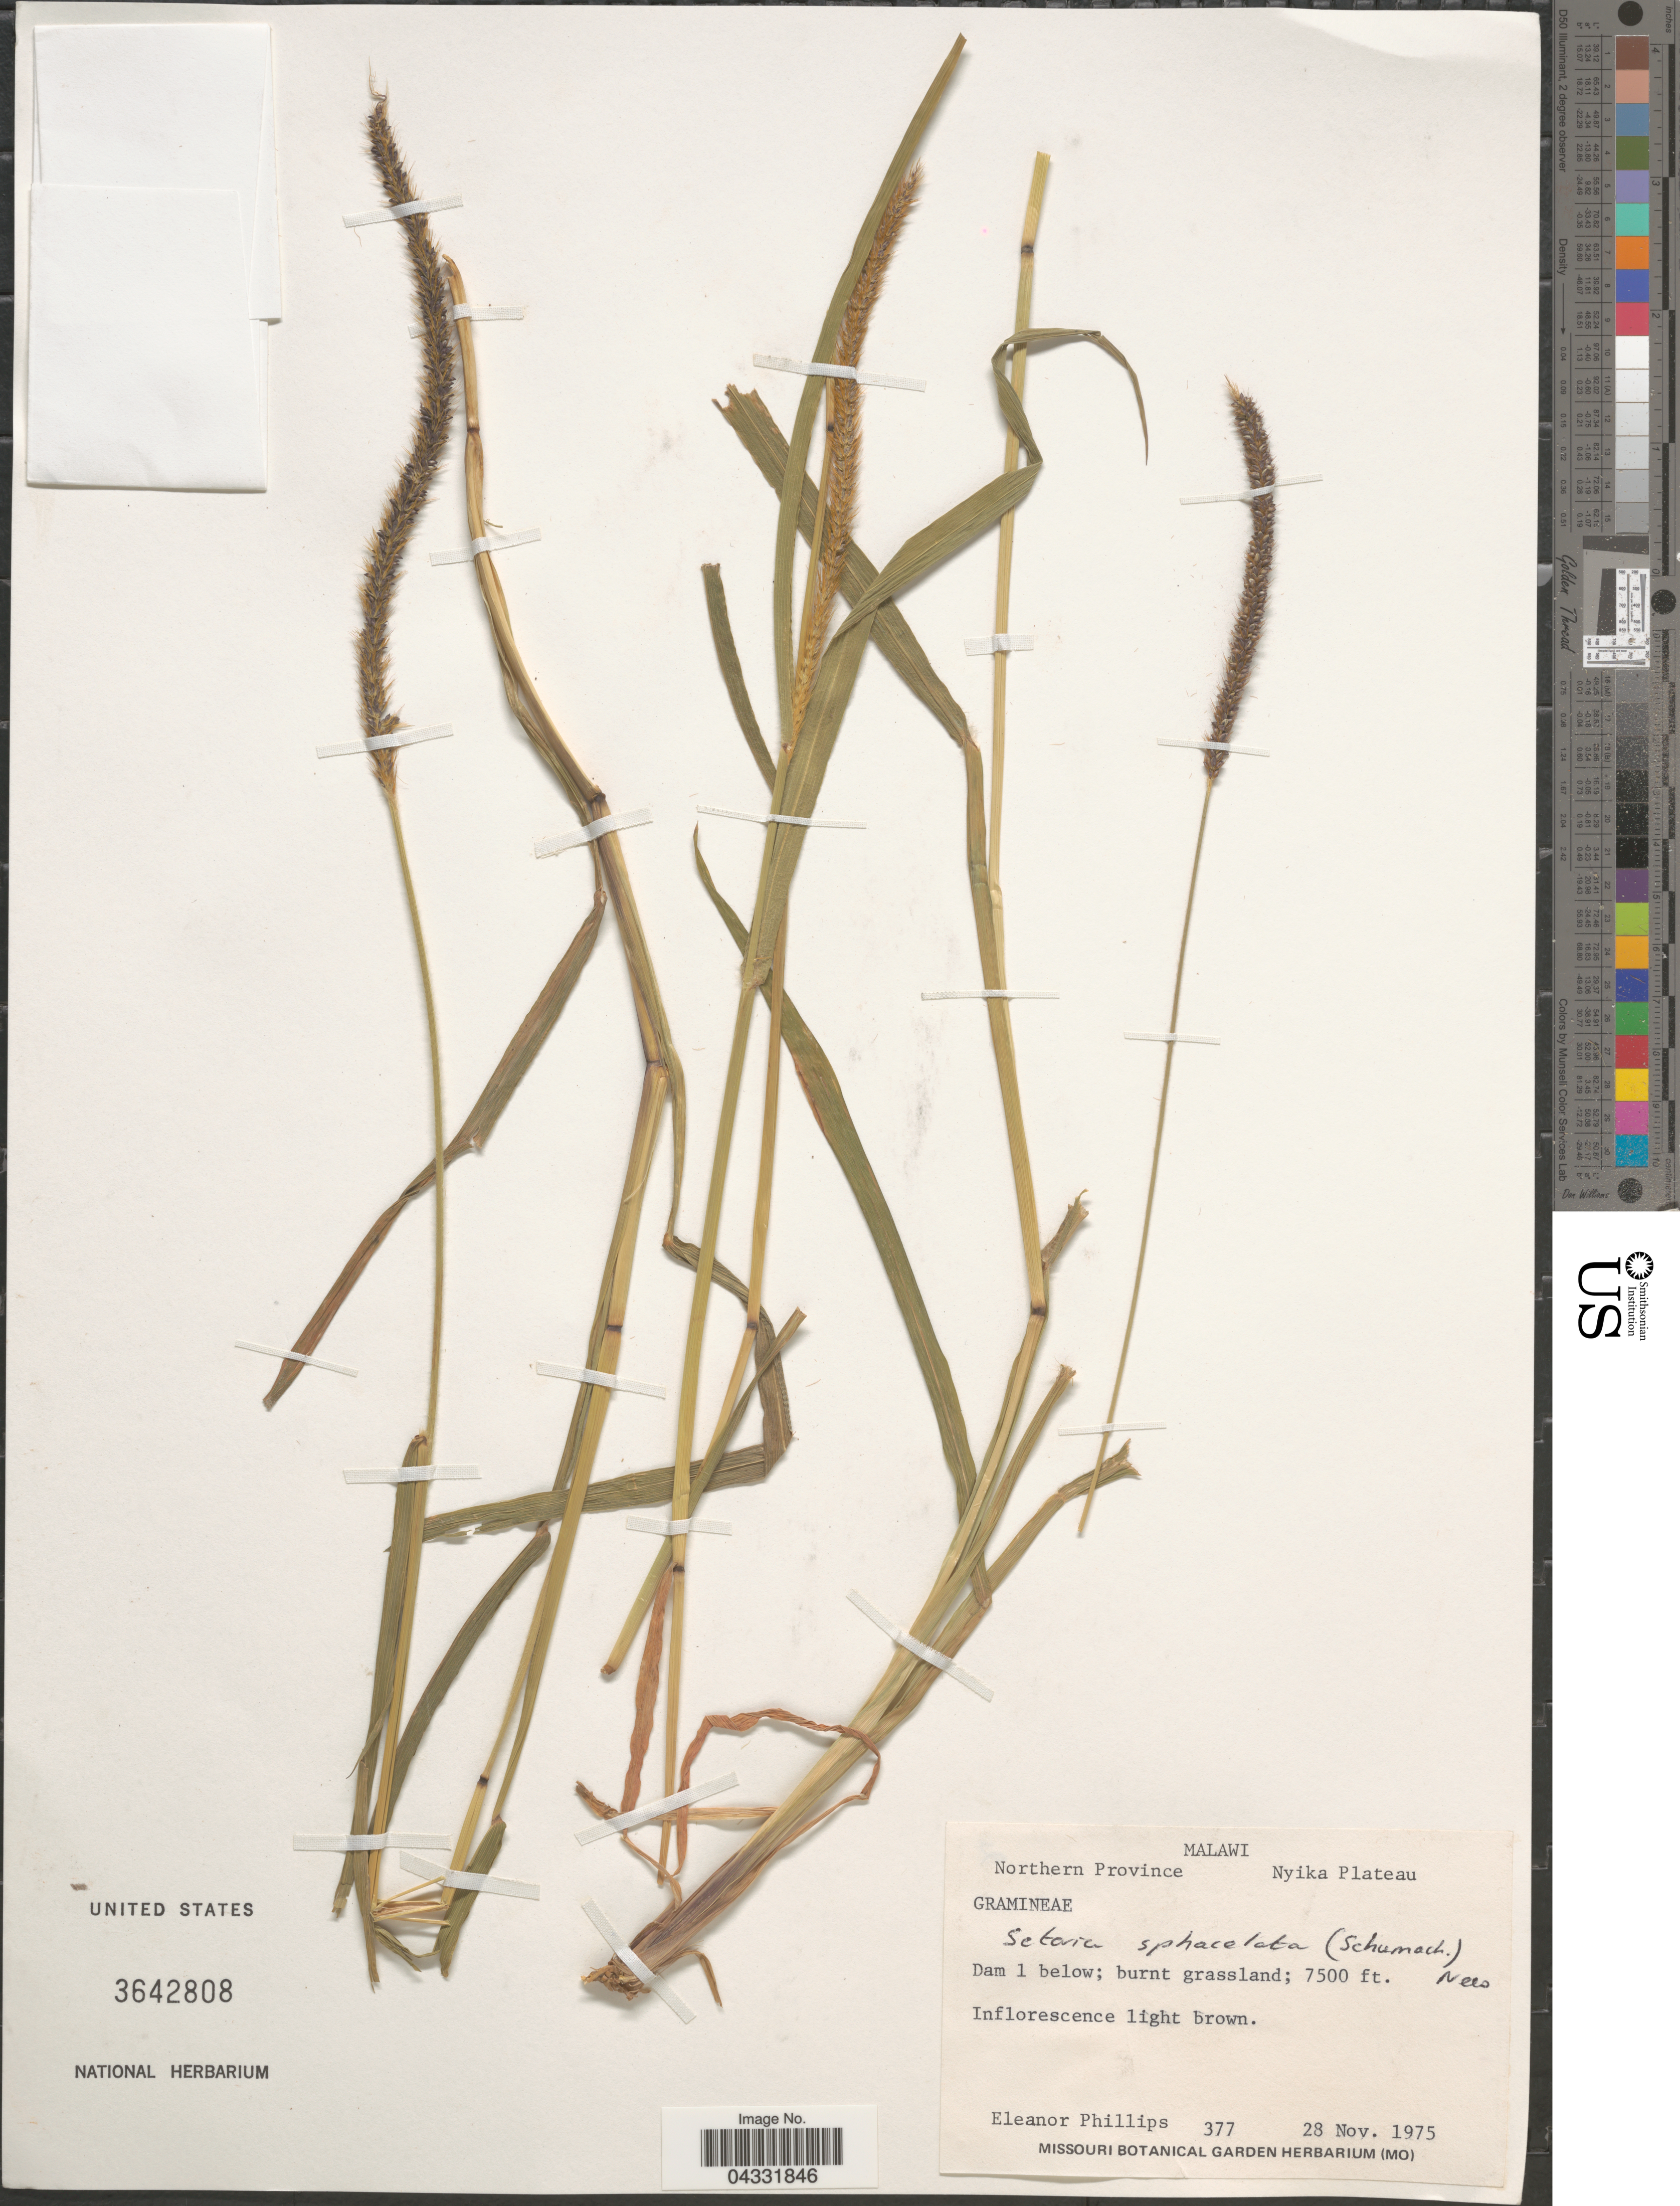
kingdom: Plantae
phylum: Tracheophyta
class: Liliopsida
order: Poales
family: Poaceae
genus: Setaria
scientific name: Setaria sphacelata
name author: (Schumach.) Stapf & Hubb. ex Moss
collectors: E. Phillips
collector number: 377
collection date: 1975-11-28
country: Malawi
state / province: Northern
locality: Nyika Plateau.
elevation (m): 2286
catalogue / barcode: US 3642808